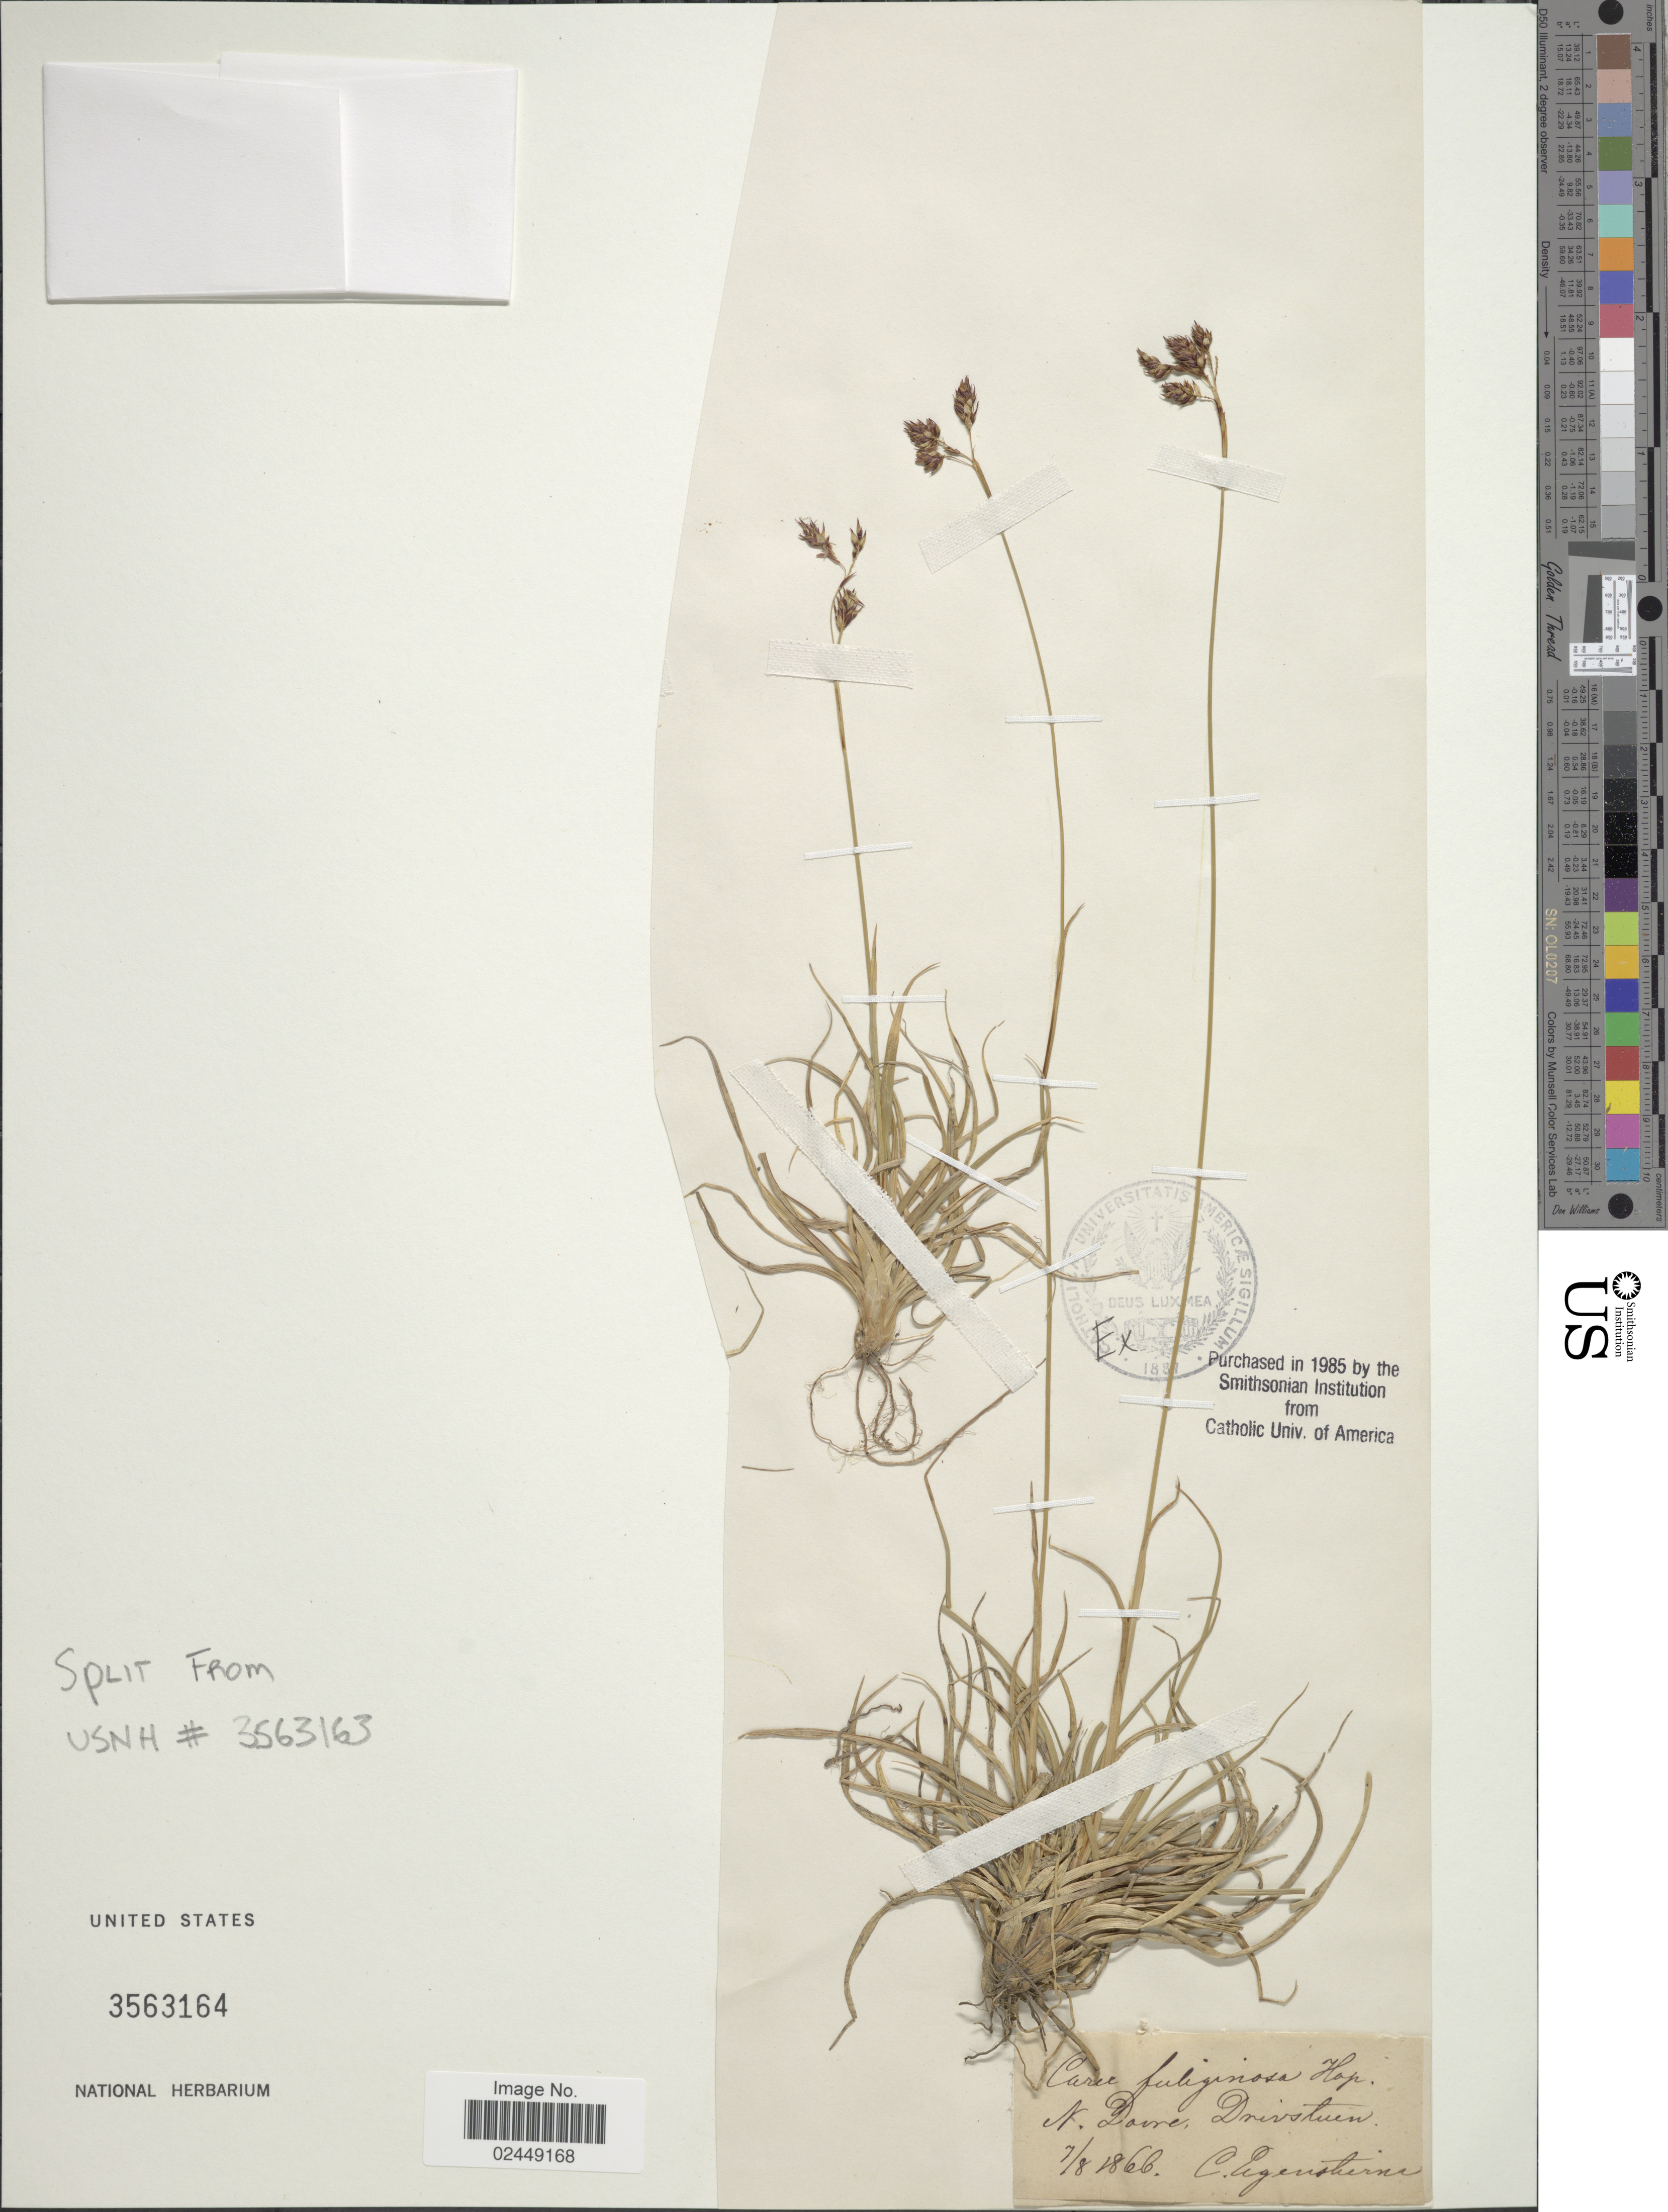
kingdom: Plantae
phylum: Tracheophyta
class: Liliopsida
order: Poales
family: Cyperaceae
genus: Carex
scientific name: Carex fuliginosa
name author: Schkuhr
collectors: C. Eigenstierna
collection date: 1866-08-07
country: Norway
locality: N. Dovre, Drivstuen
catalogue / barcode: US 3563164